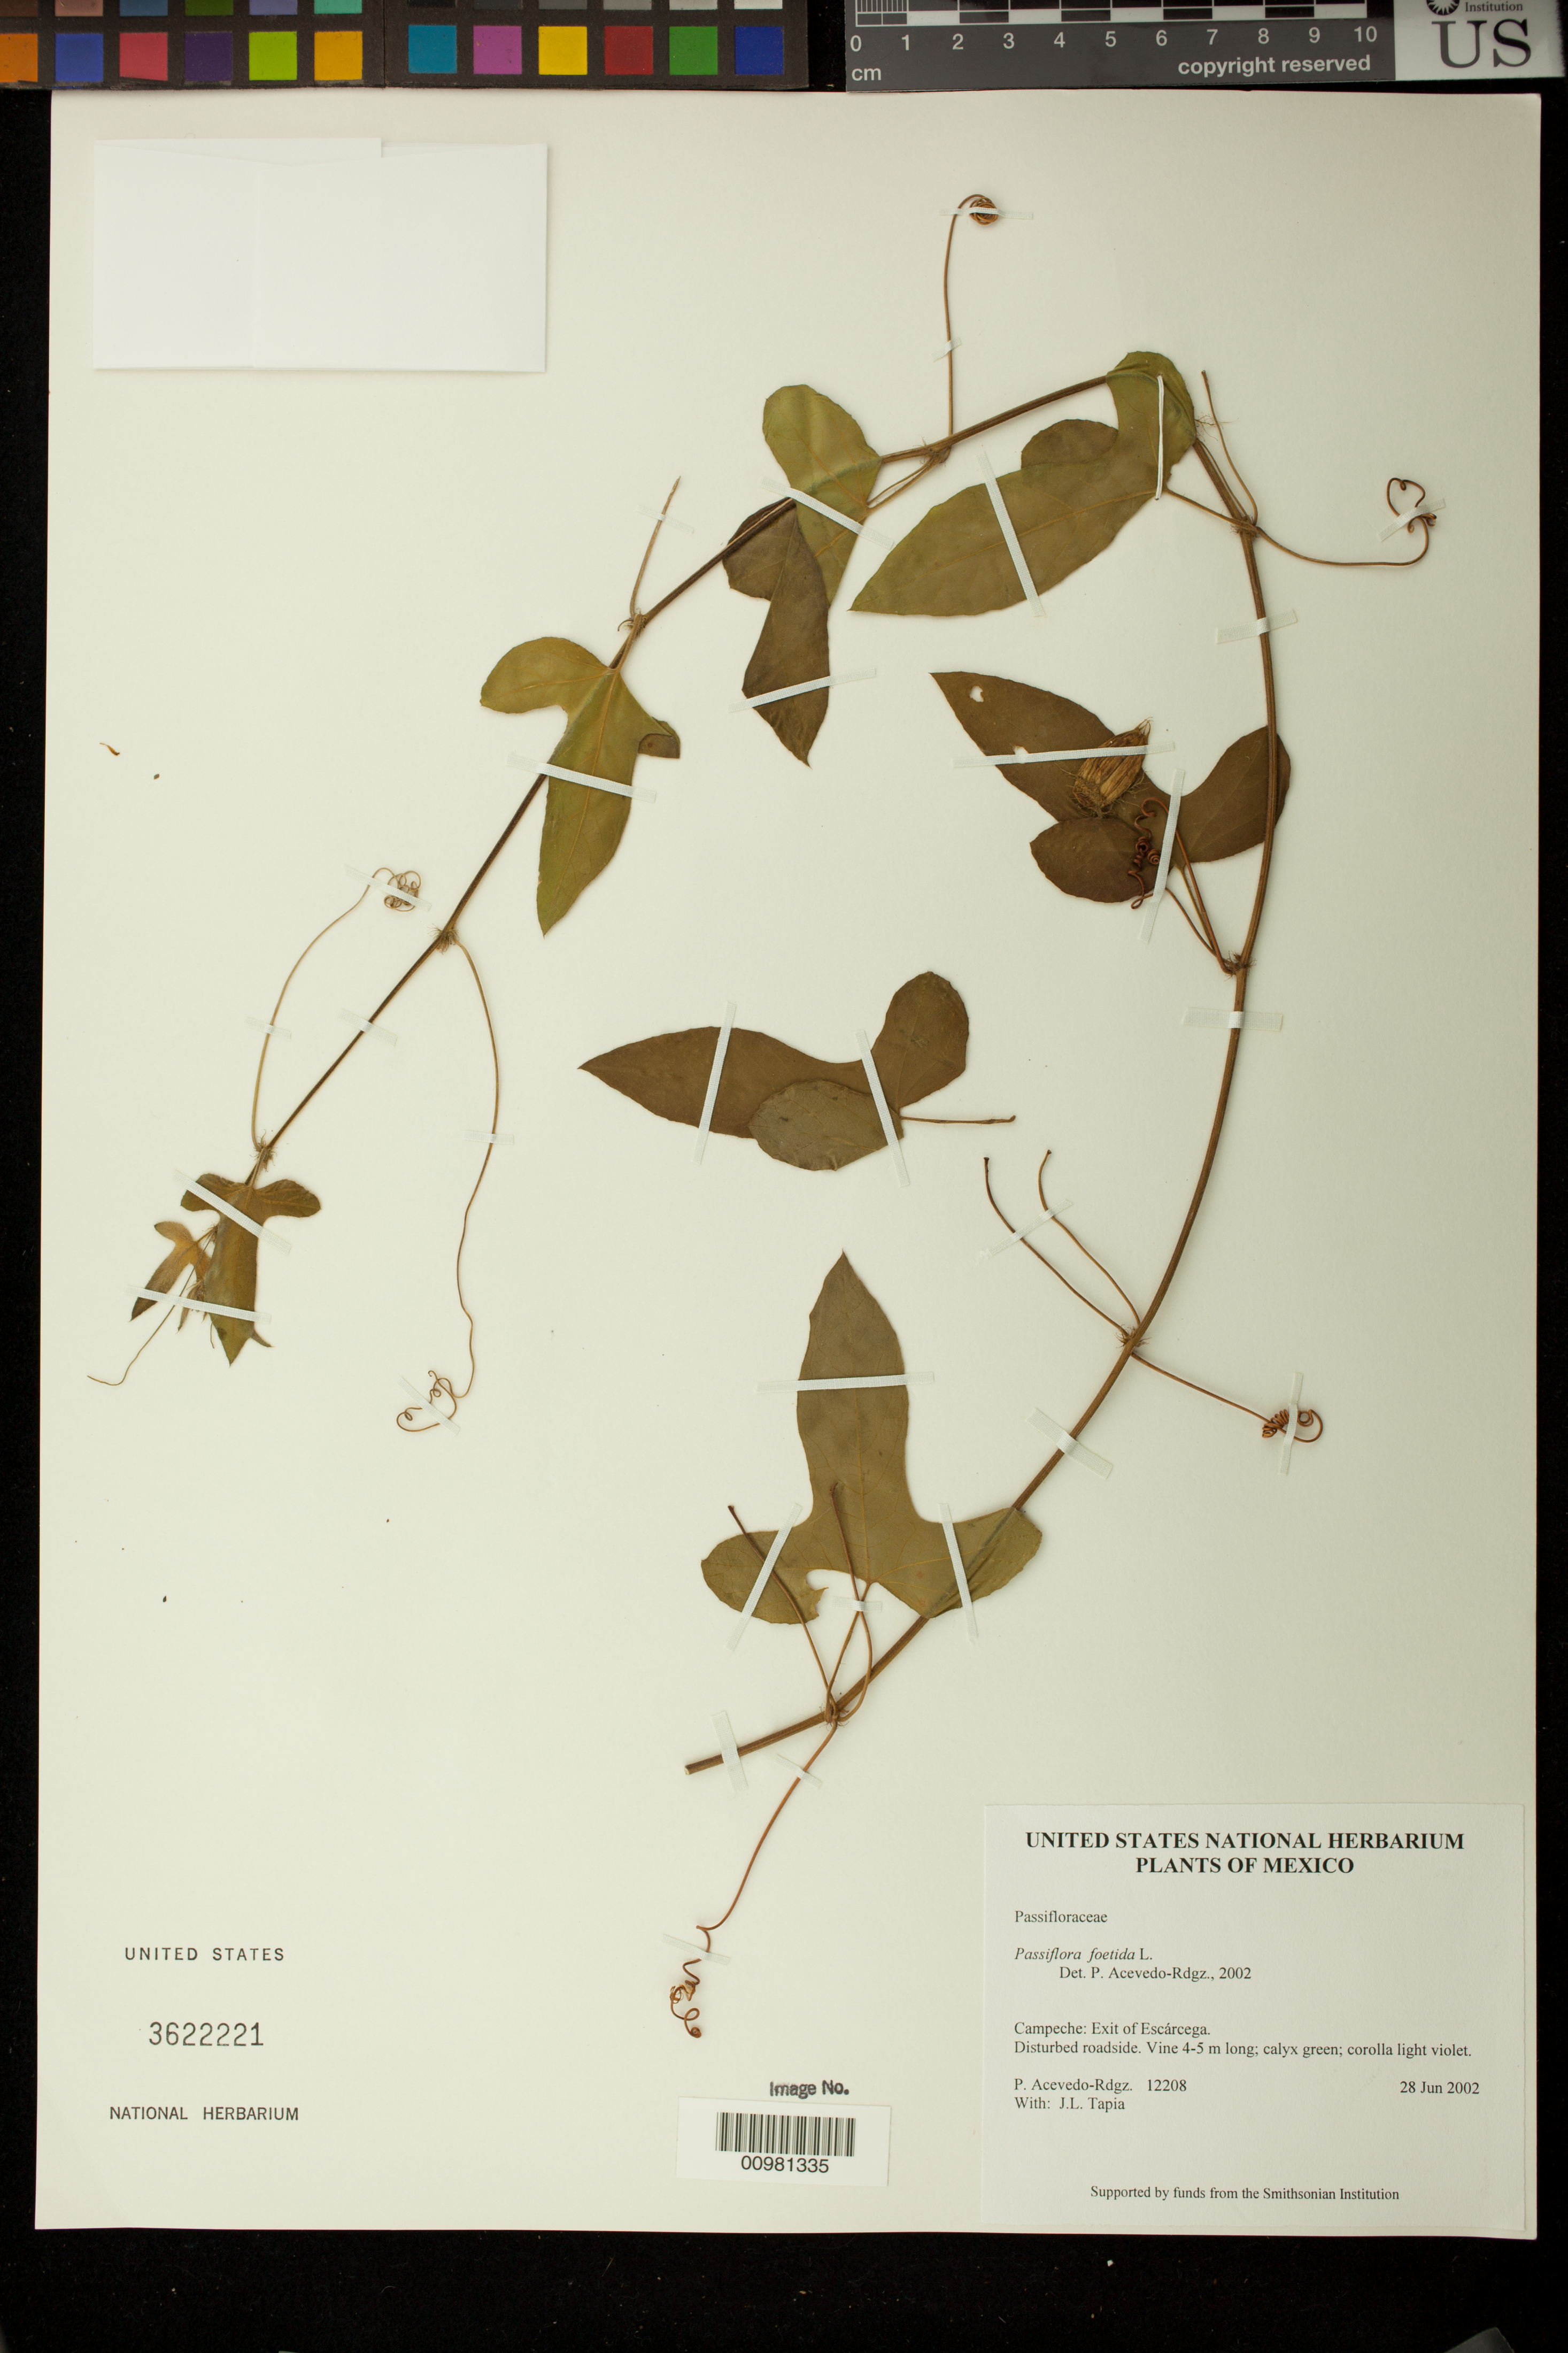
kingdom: Plantae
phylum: Tracheophyta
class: Magnoliopsida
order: Malpighiales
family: Passifloraceae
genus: Passiflora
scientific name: Passiflora foetida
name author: L.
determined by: Acevedo-Rodríguez, P., (BOT), Smithsonian Institution - National Museum of Natural History (UNITED STATES)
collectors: P. Acevedo-Rodr. & J. L. Tapia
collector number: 12208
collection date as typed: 28 Jun 2002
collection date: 2002-06-28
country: Mexico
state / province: Campeche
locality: Campeche: Exit of Escárcega.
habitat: Disturbed roadside.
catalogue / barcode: US 3622221